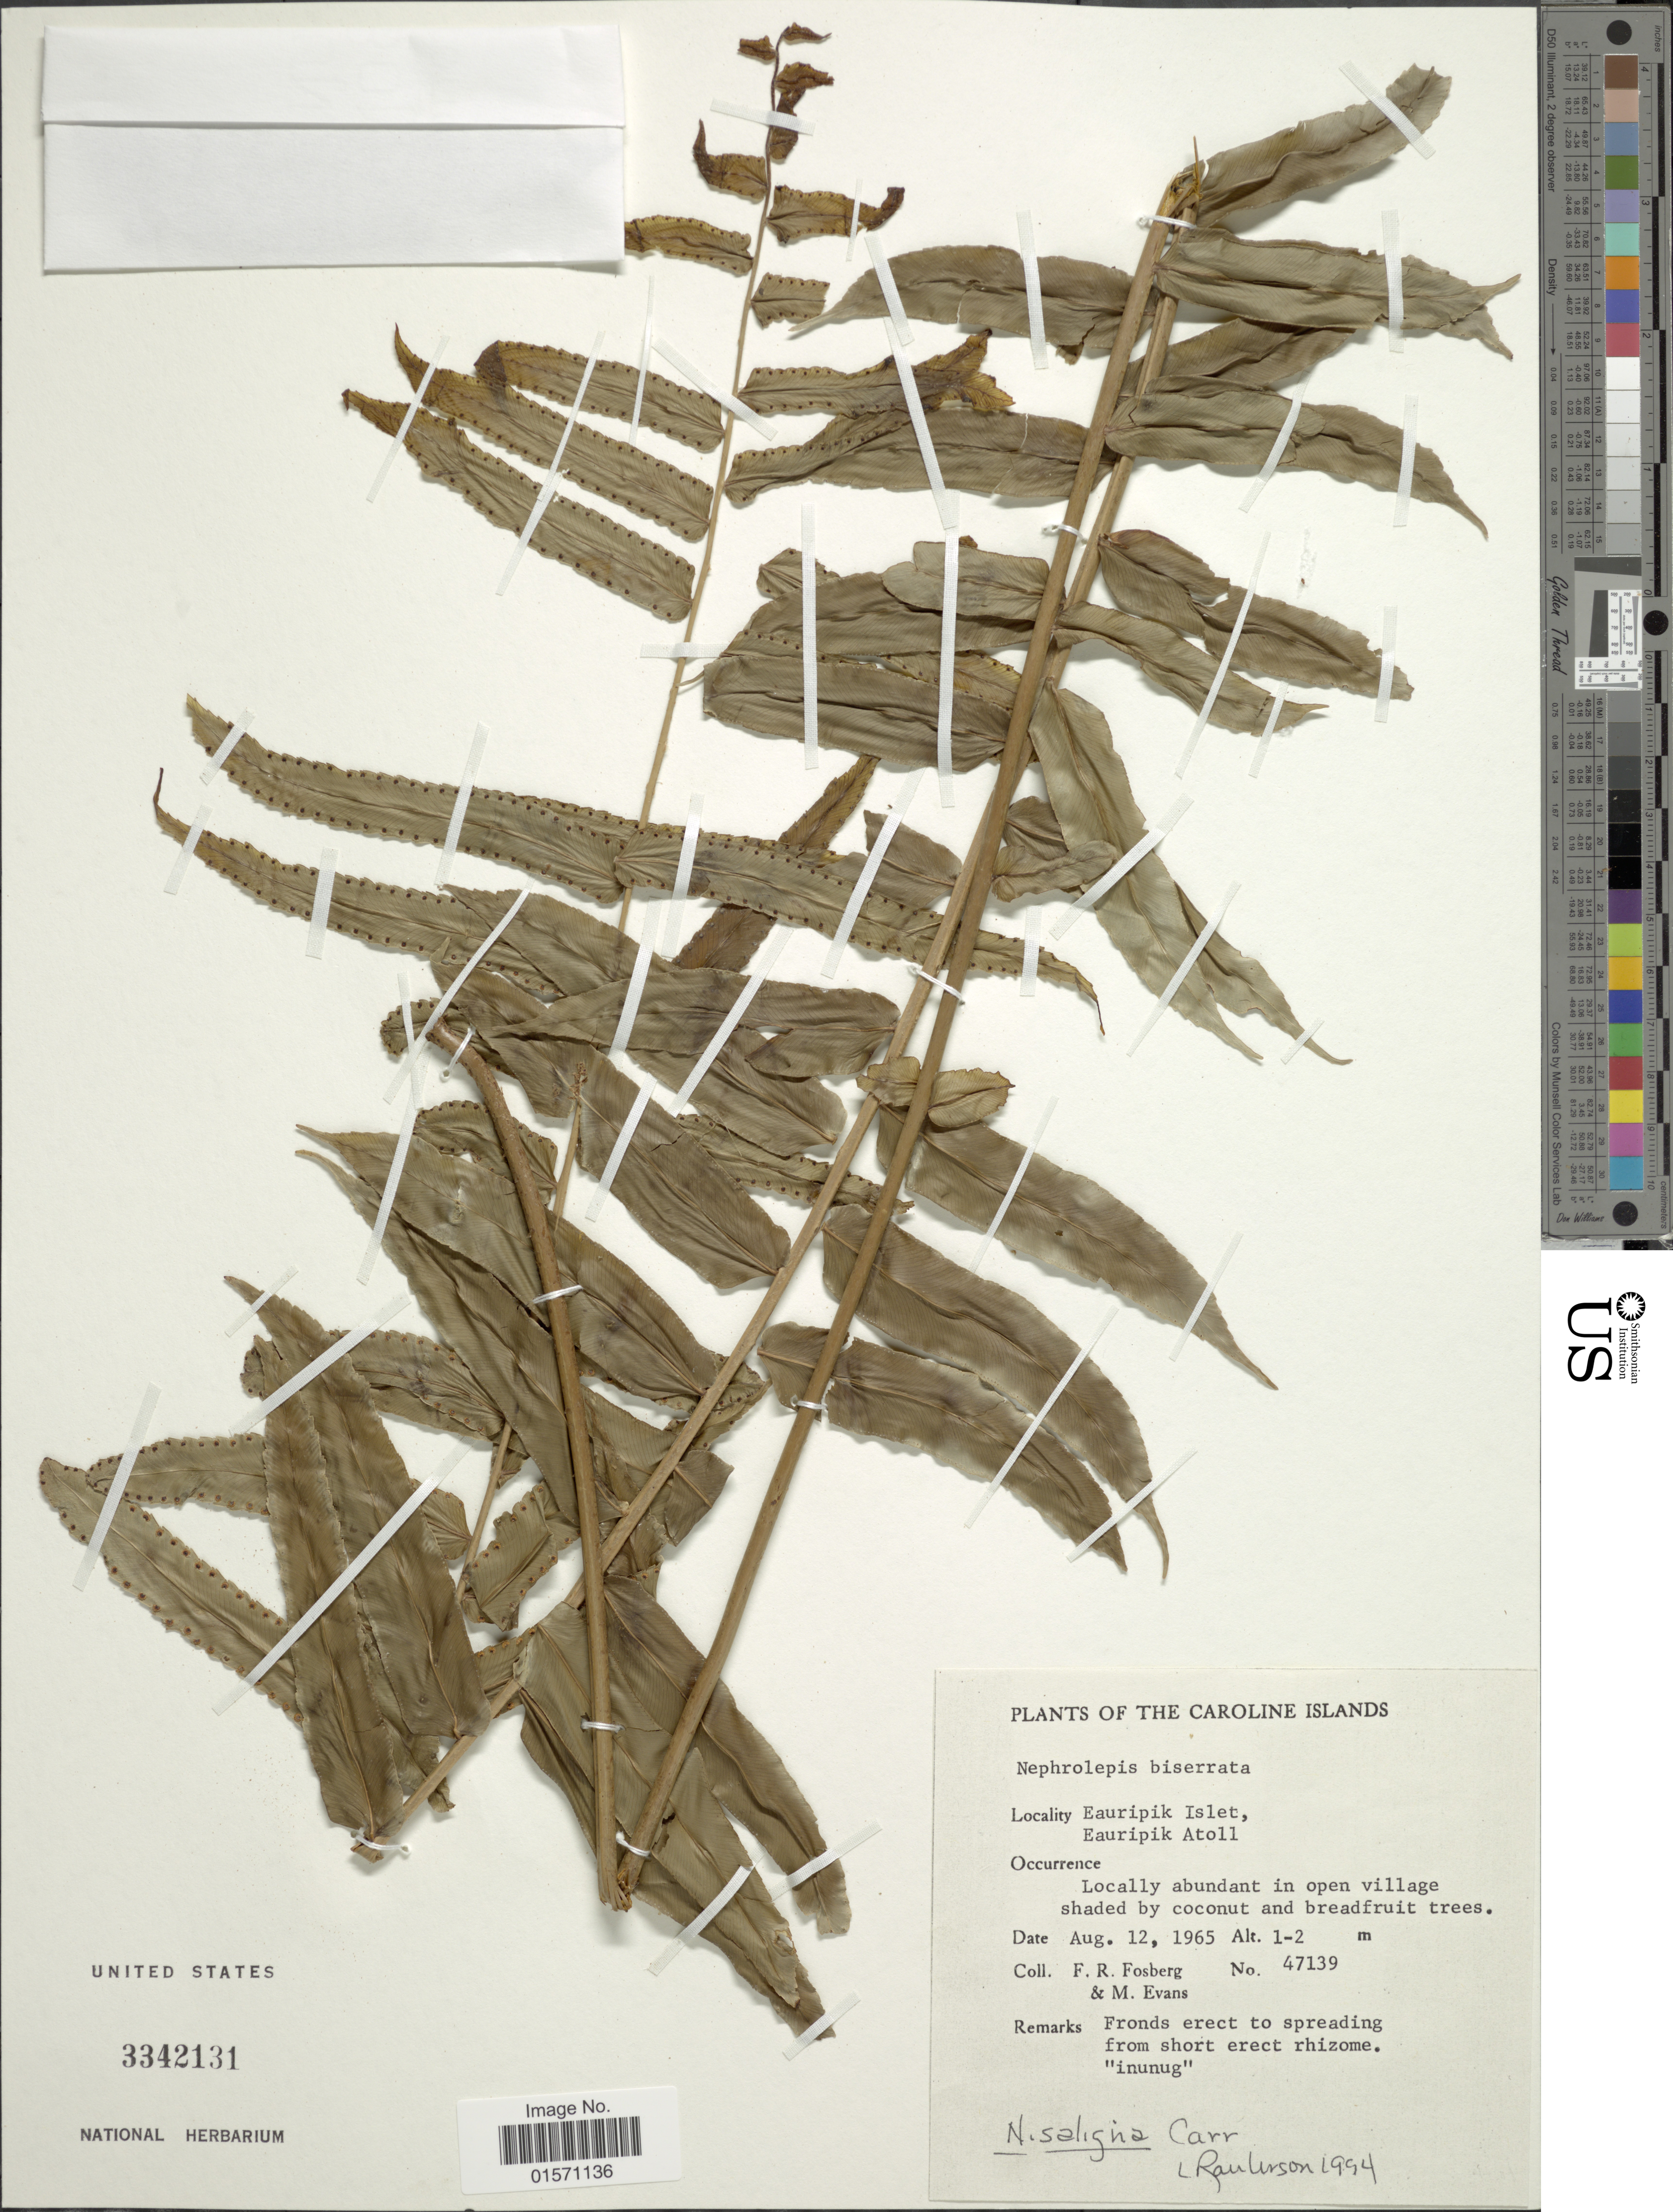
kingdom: Plantae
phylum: Tracheophyta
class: Polypodiopsida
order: Polypodiales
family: Nephrolepidaceae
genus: Nephrolepis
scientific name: Nephrolepis saligna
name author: Cav.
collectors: F. R. Fosberg & M. Evans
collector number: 47139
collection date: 1965-08-12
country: Micronesia, Federated States of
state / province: Yap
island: Eauripik Atoll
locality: Caroline Islands. Eauripik Islet. Eauripik Atoll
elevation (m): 1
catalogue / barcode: US 3342131